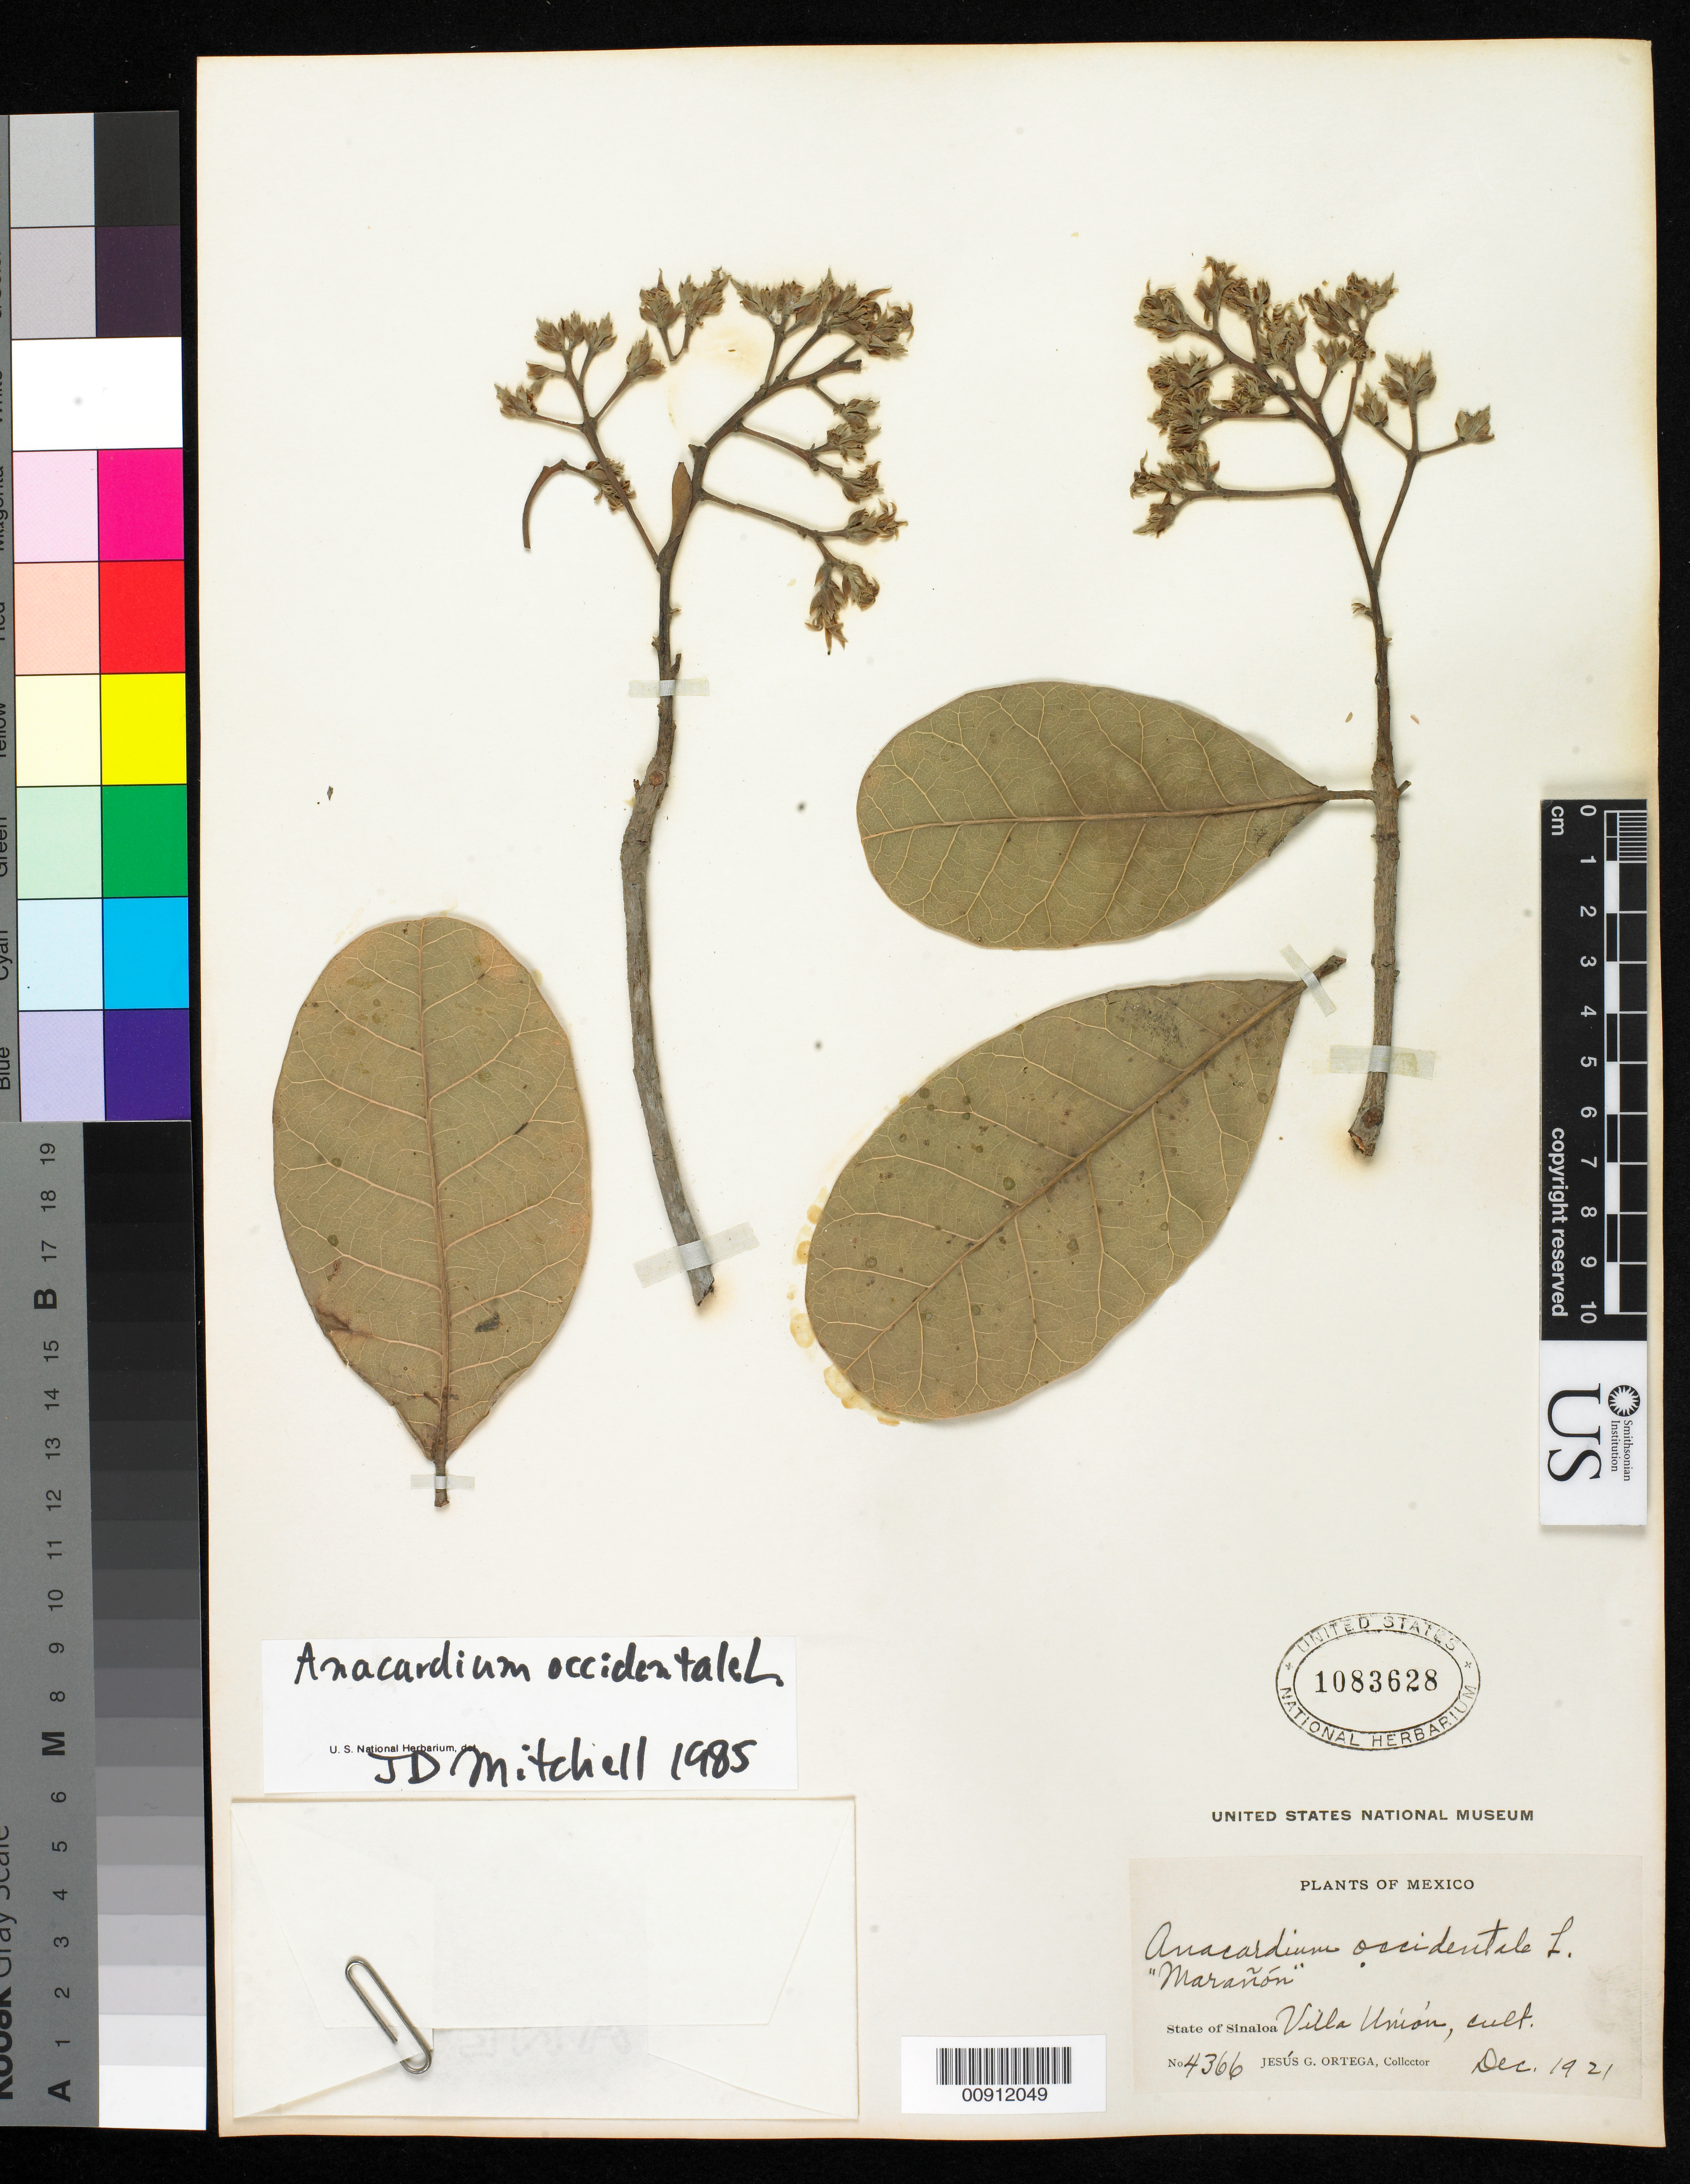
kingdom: Plantae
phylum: Tracheophyta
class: Magnoliopsida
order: Sapindales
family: Anacardiaceae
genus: Anacardium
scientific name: Anacardium occidentale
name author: L.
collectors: J. Ortega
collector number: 4366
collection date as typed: Dec 1921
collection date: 1921-12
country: Mexico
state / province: Sinaloa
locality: State of Sinaloa: Villa Unión.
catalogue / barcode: US 1083628